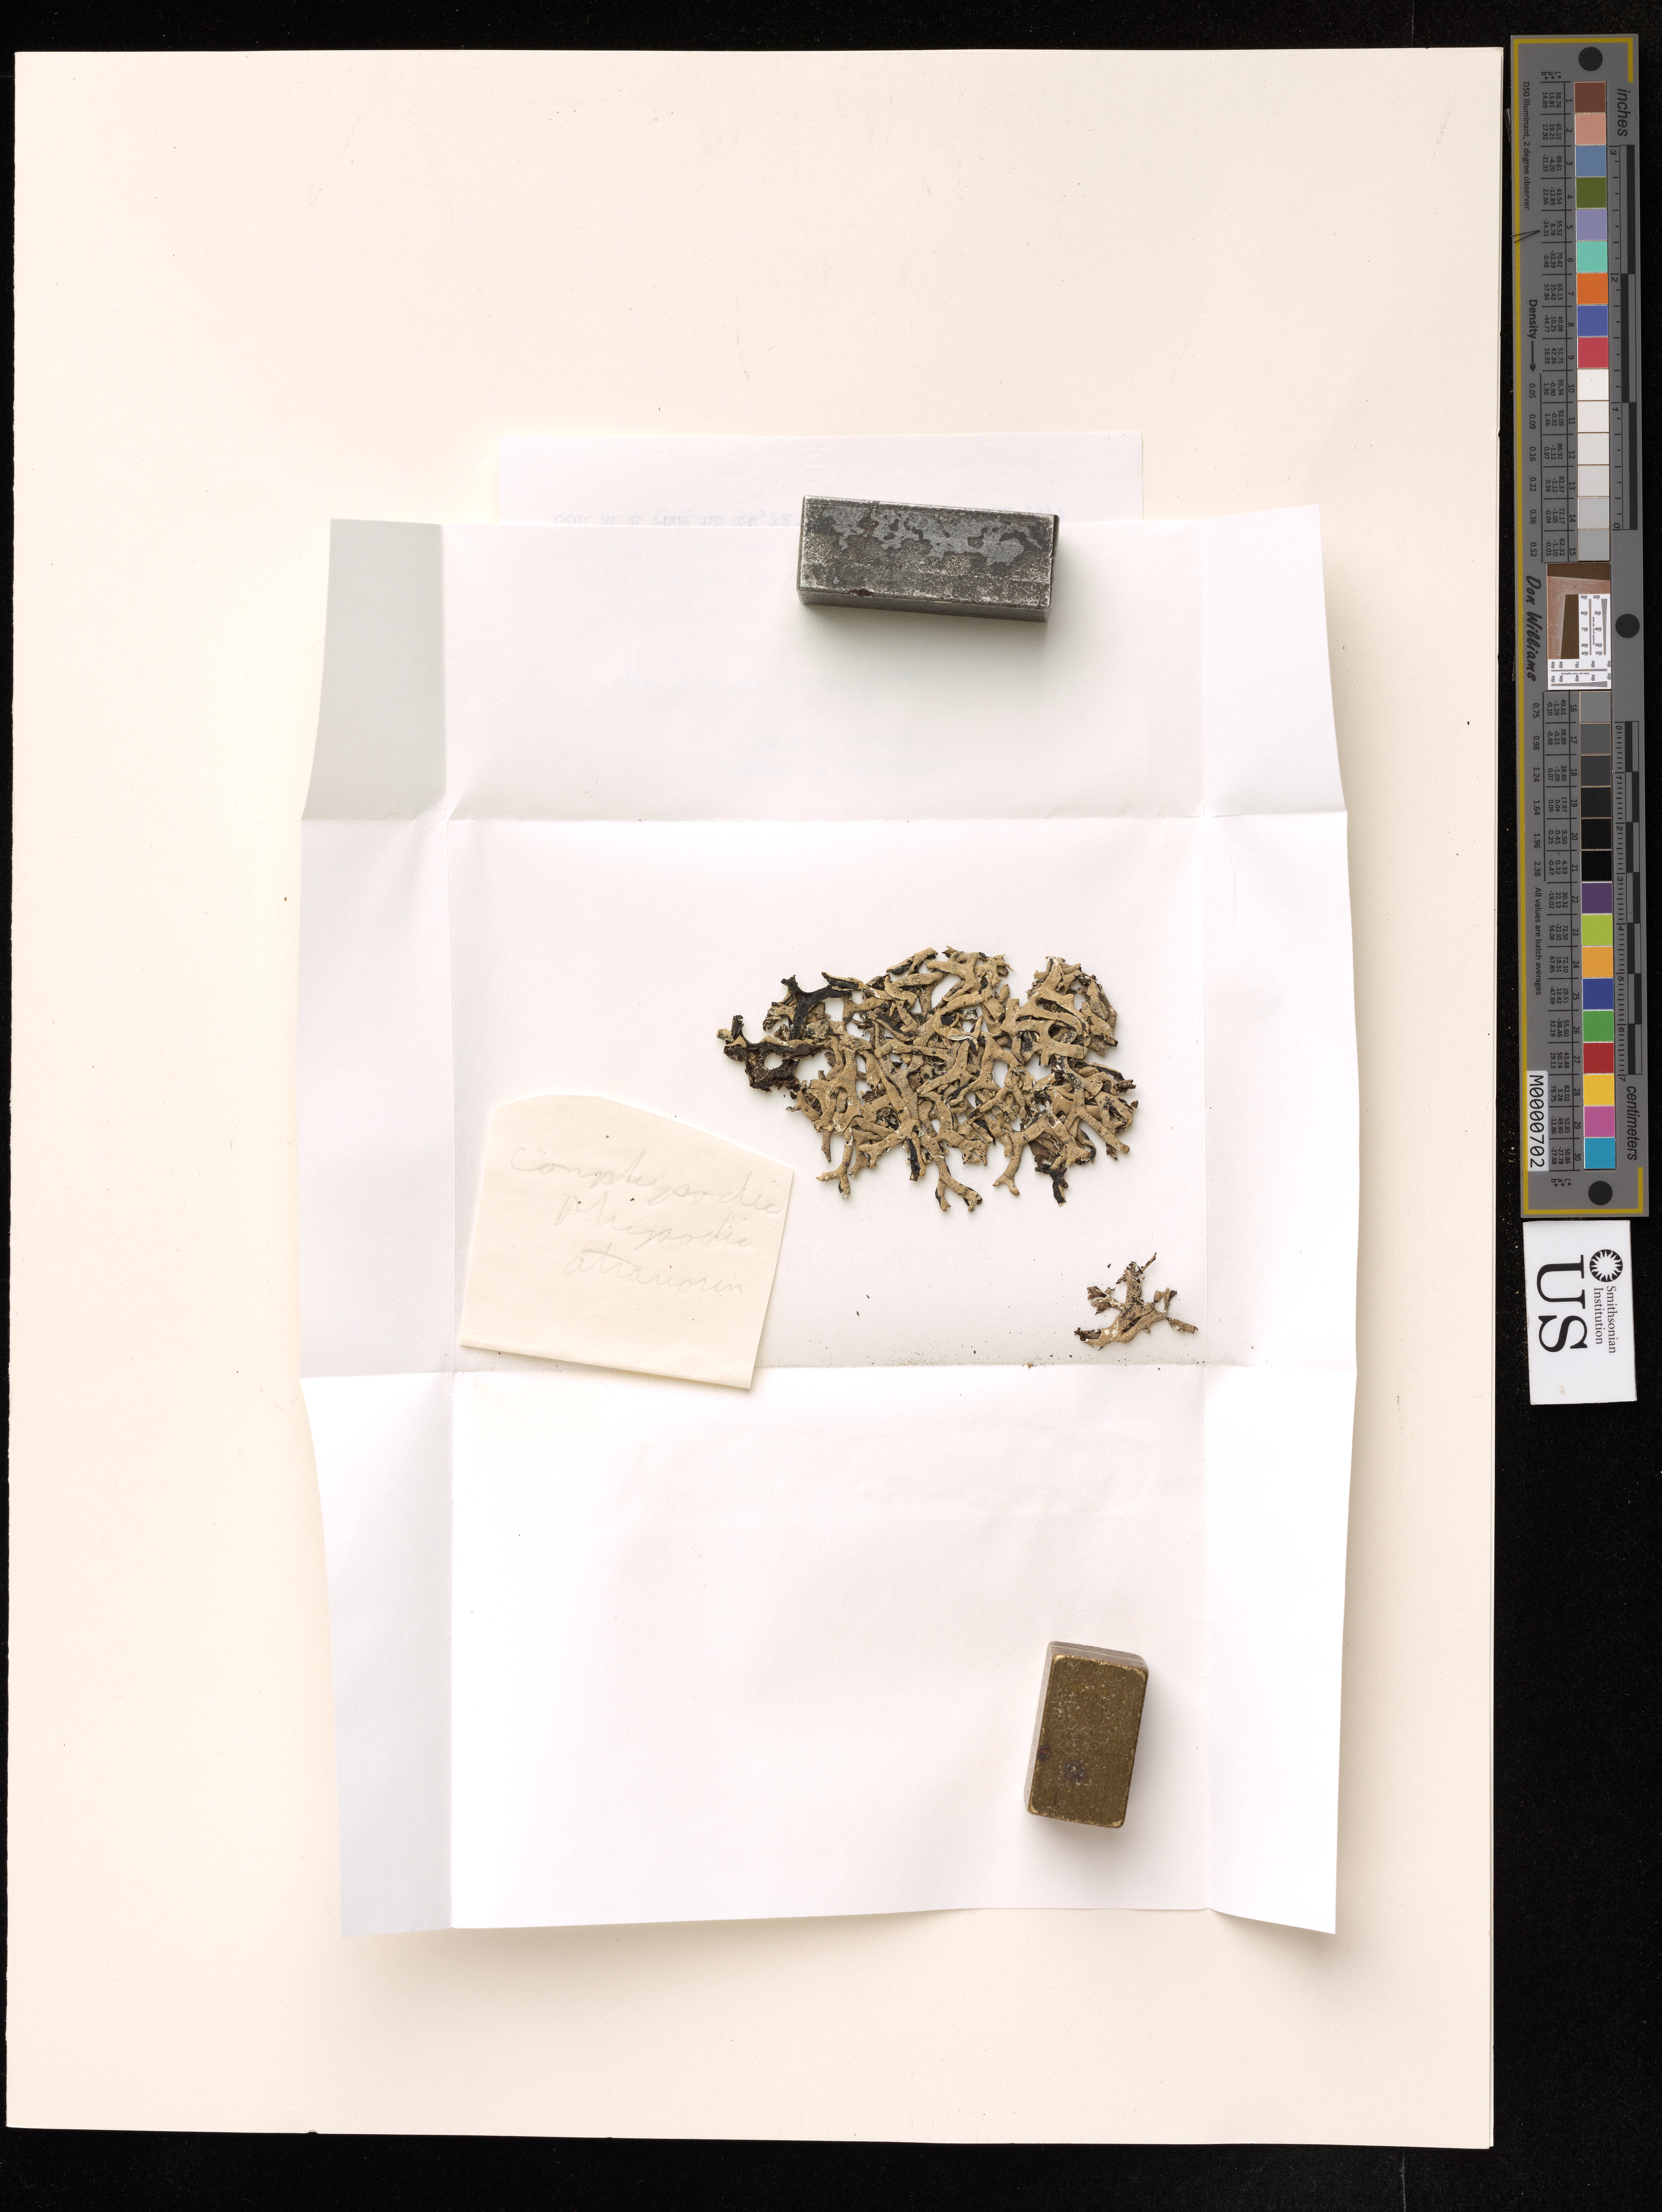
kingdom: Fungi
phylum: Ascomycota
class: Lecanoromycetes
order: Lecanorales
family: Parmeliaceae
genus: Hypogymnia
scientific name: Hypogymnia inactiva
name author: (Krog) Ohlsson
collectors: M. Hale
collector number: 49727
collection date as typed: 08 Jun 1977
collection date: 1977-06-08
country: United States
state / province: California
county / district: Humboldt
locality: Humboldt st. park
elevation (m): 0